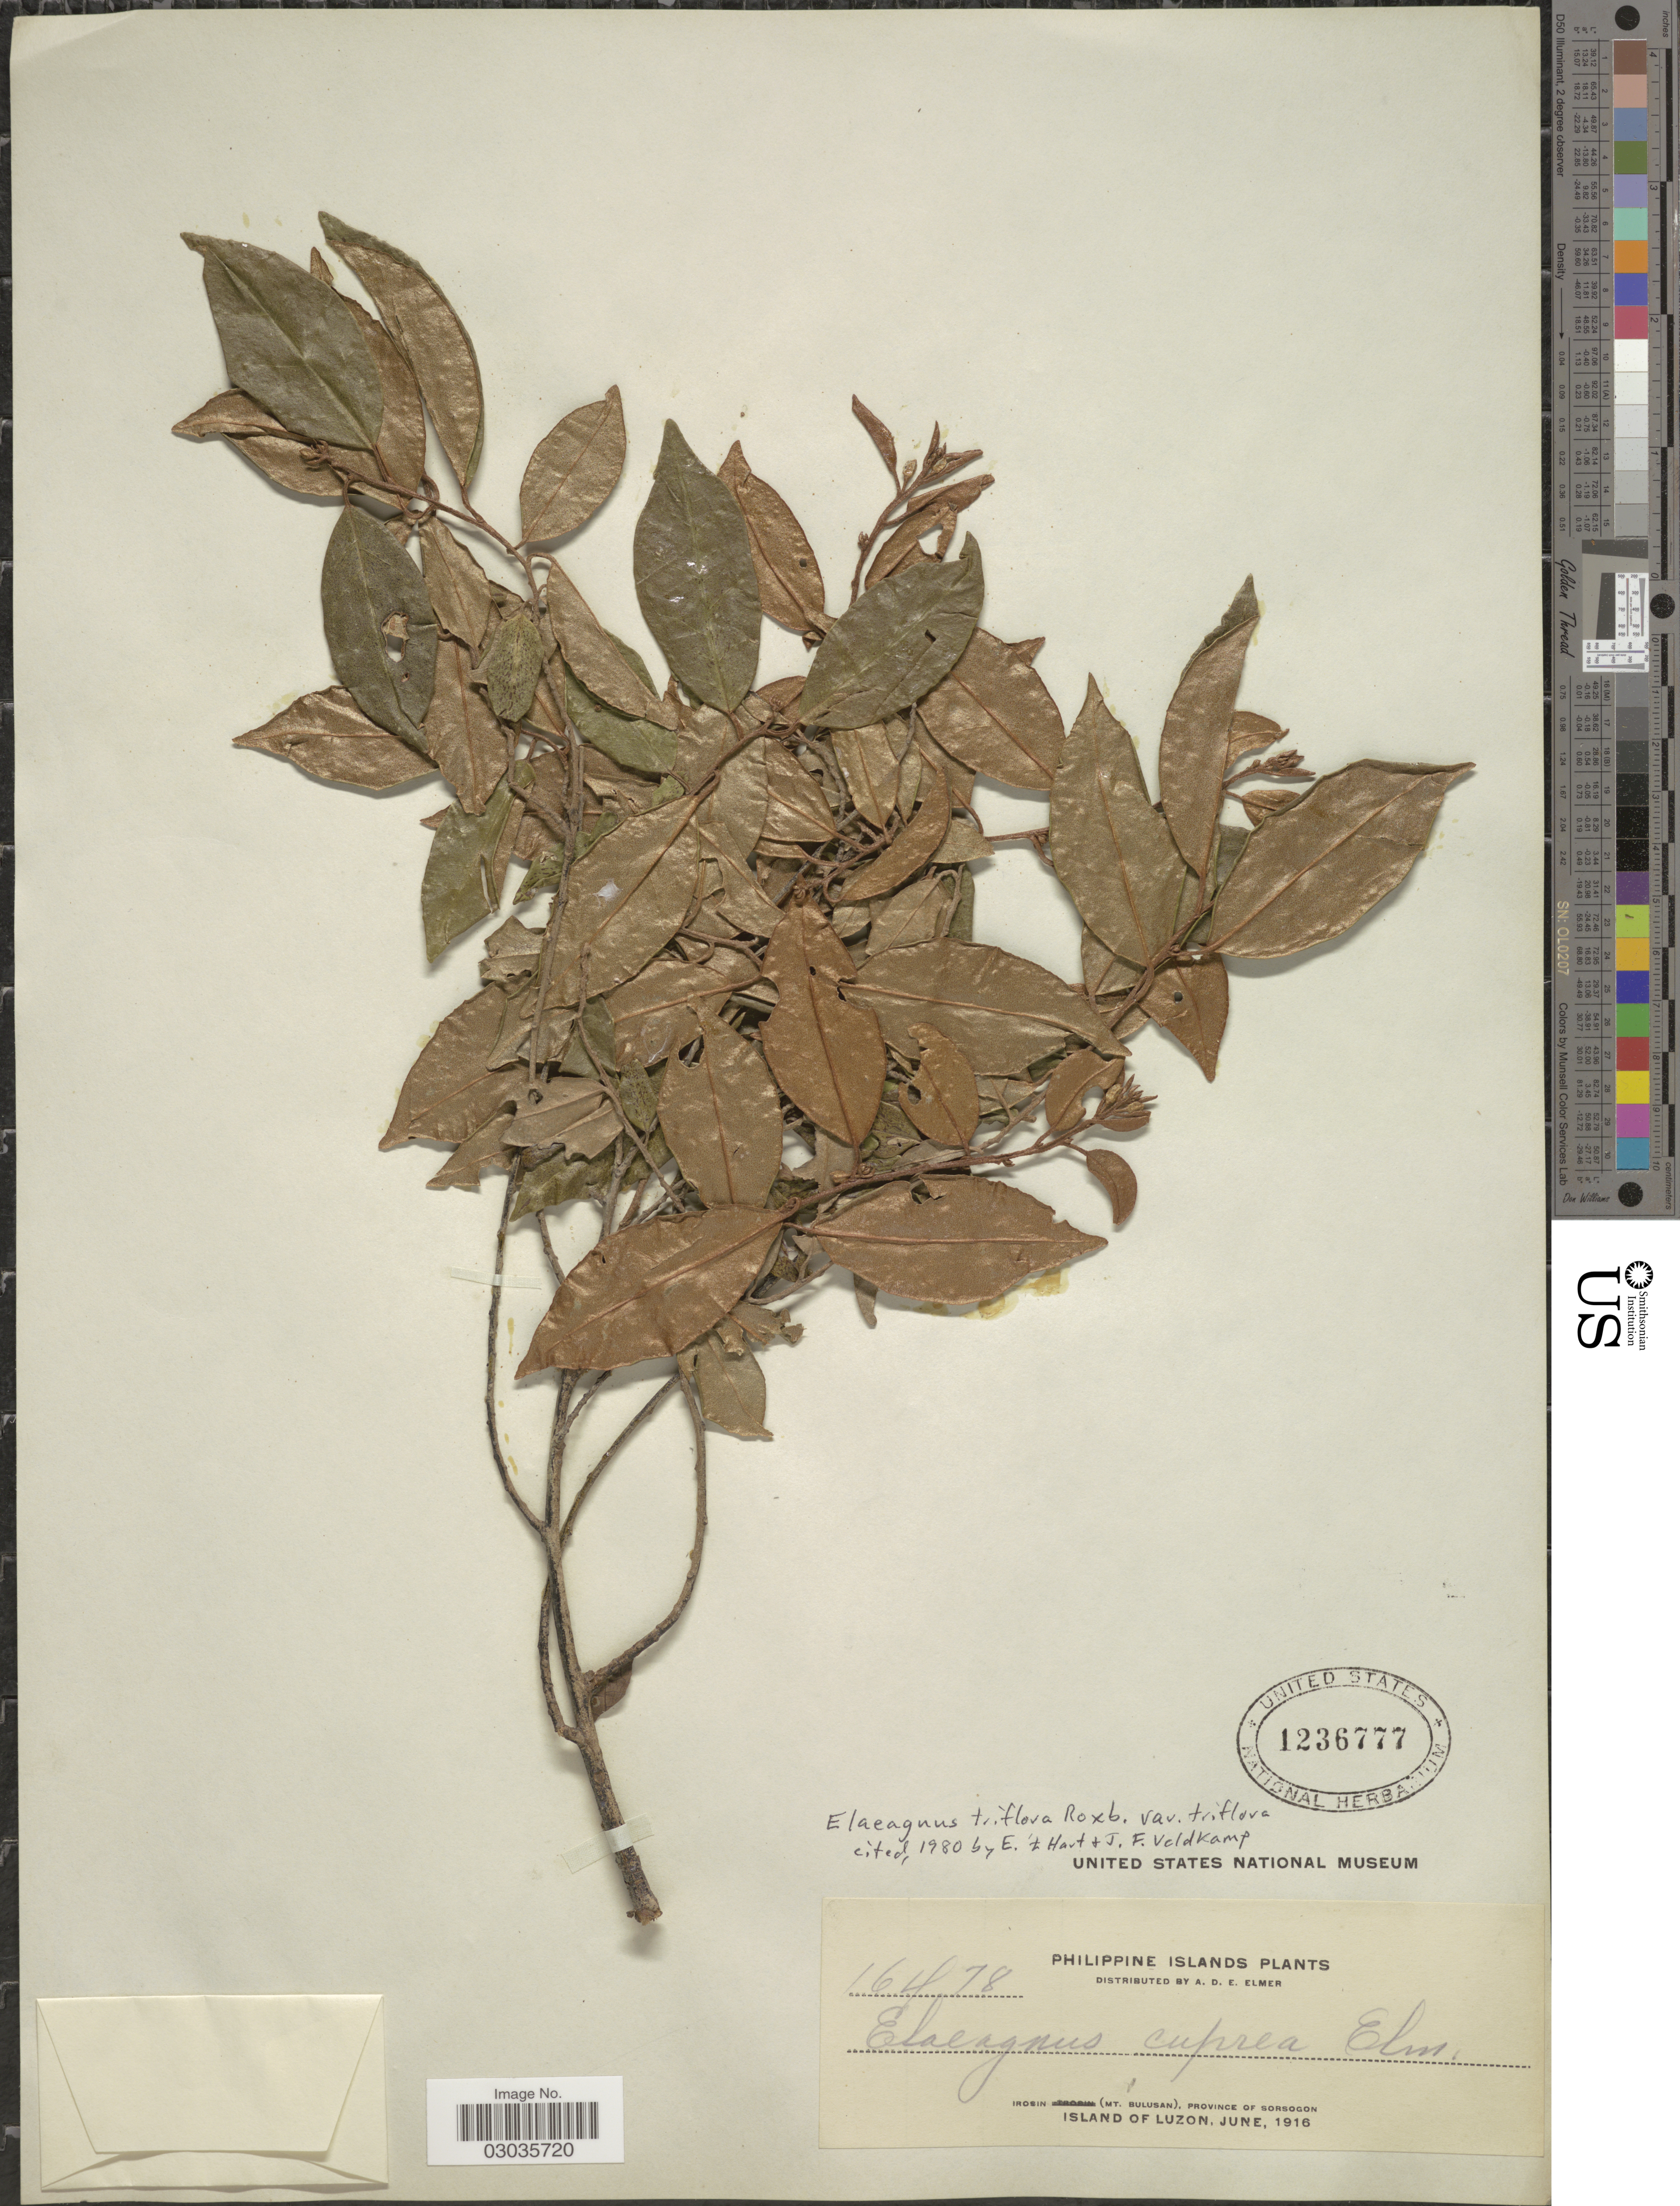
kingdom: Plantae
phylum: Tracheophyta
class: Magnoliopsida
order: Rosales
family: Elaeagnaceae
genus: Elaeagnus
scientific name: Elaeagnus triflora var. triflora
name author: Roxb.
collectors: A. D. E. Elmer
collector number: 16478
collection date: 1916-06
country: Philippines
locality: Irosin (Mt. Bulusan), Province of Sorsogon. Island of Luzon.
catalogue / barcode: US 1236777